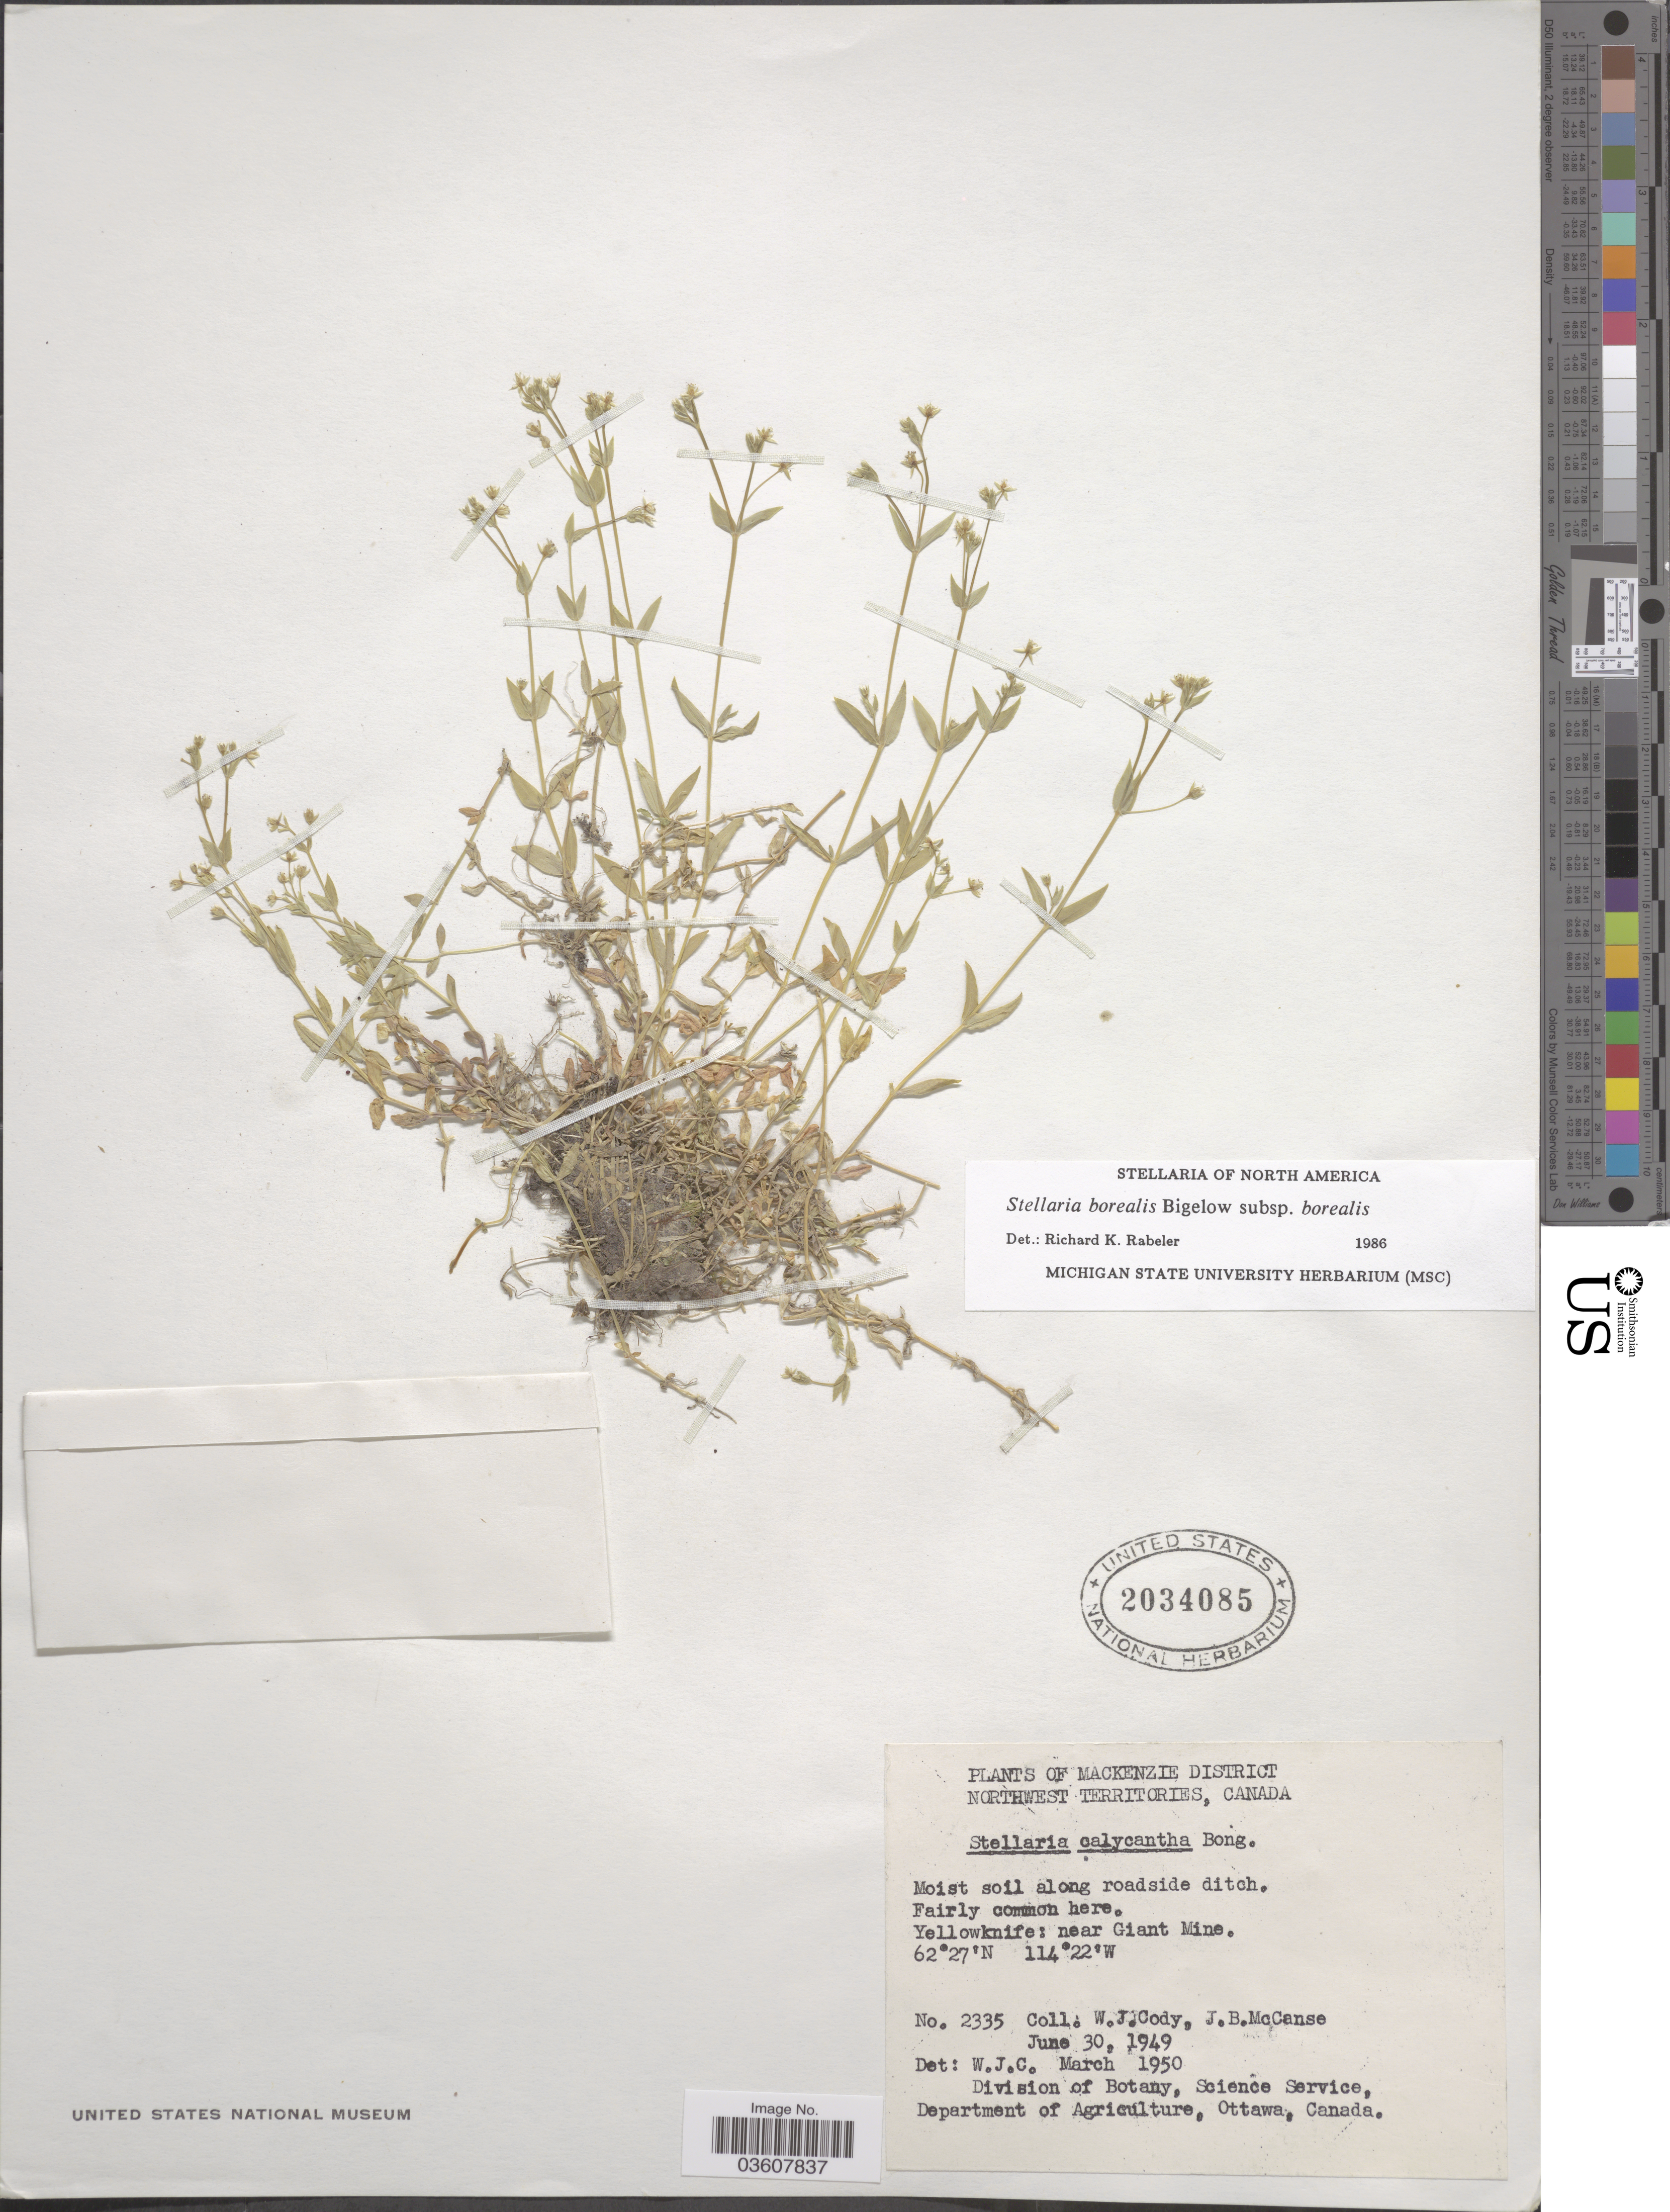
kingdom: Plantae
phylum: Tracheophyta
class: Magnoliopsida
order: Caryophyllales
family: Caryophyllaceae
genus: Stellaria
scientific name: Stellaria borealis subsp. borealis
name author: Bigelow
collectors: W. Cody & J. McCanse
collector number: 2335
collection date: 1949-06-30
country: Canada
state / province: Northwest Territories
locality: Mackenzie District, Yellowknife: near Giant Mine.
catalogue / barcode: US 2034085